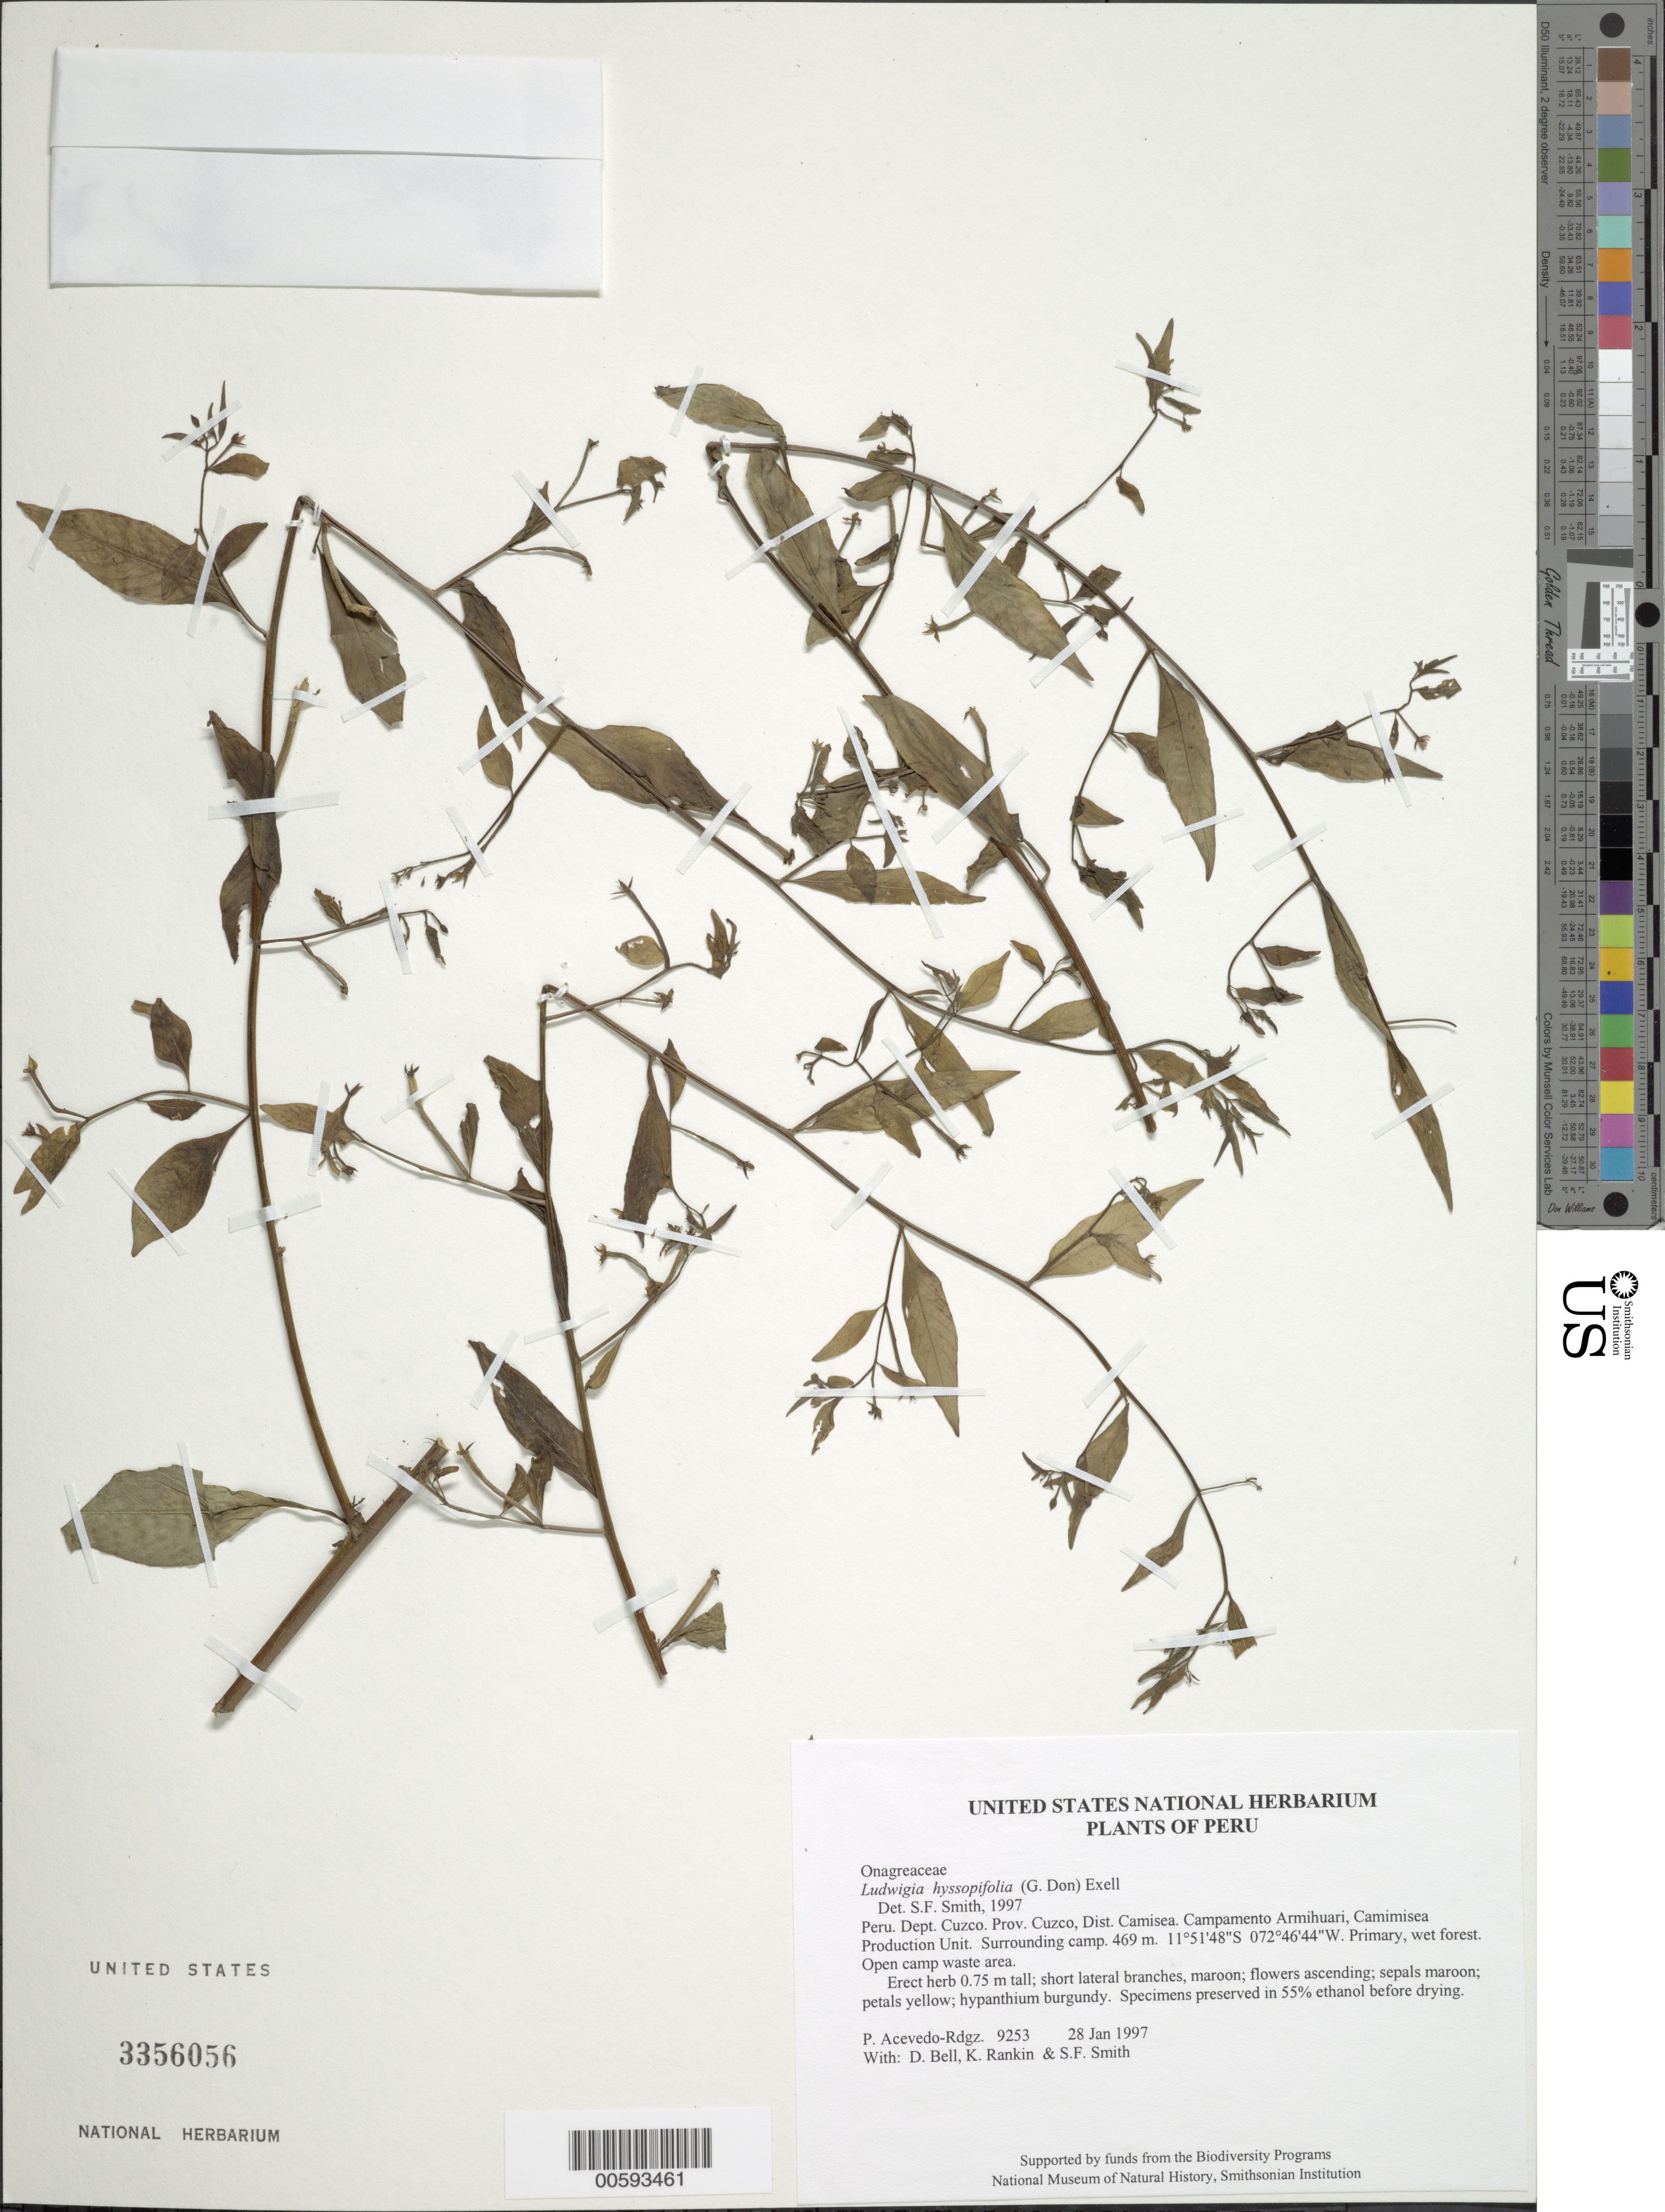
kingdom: Plantae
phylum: Tracheophyta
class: Magnoliopsida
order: Myrtales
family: Onagraceae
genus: Ludwigia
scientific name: Ludwigia hyssopifolia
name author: (G. Don) Exell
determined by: Smith, Stephen F., (US), NMNH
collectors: P. Acevedo-Rodr., D. A. Bell, K. B. Rankin & S.F. Smith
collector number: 9253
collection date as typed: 28 Jan 1997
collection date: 1997-01-28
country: Peru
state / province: Cusco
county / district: Cusco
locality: Districto Camisea, Campamento Armihuari, Camimisea Production Unit. Surrounding camp.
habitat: Primary, wet forest. Open camp waste area.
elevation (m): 469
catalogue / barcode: US 3356056